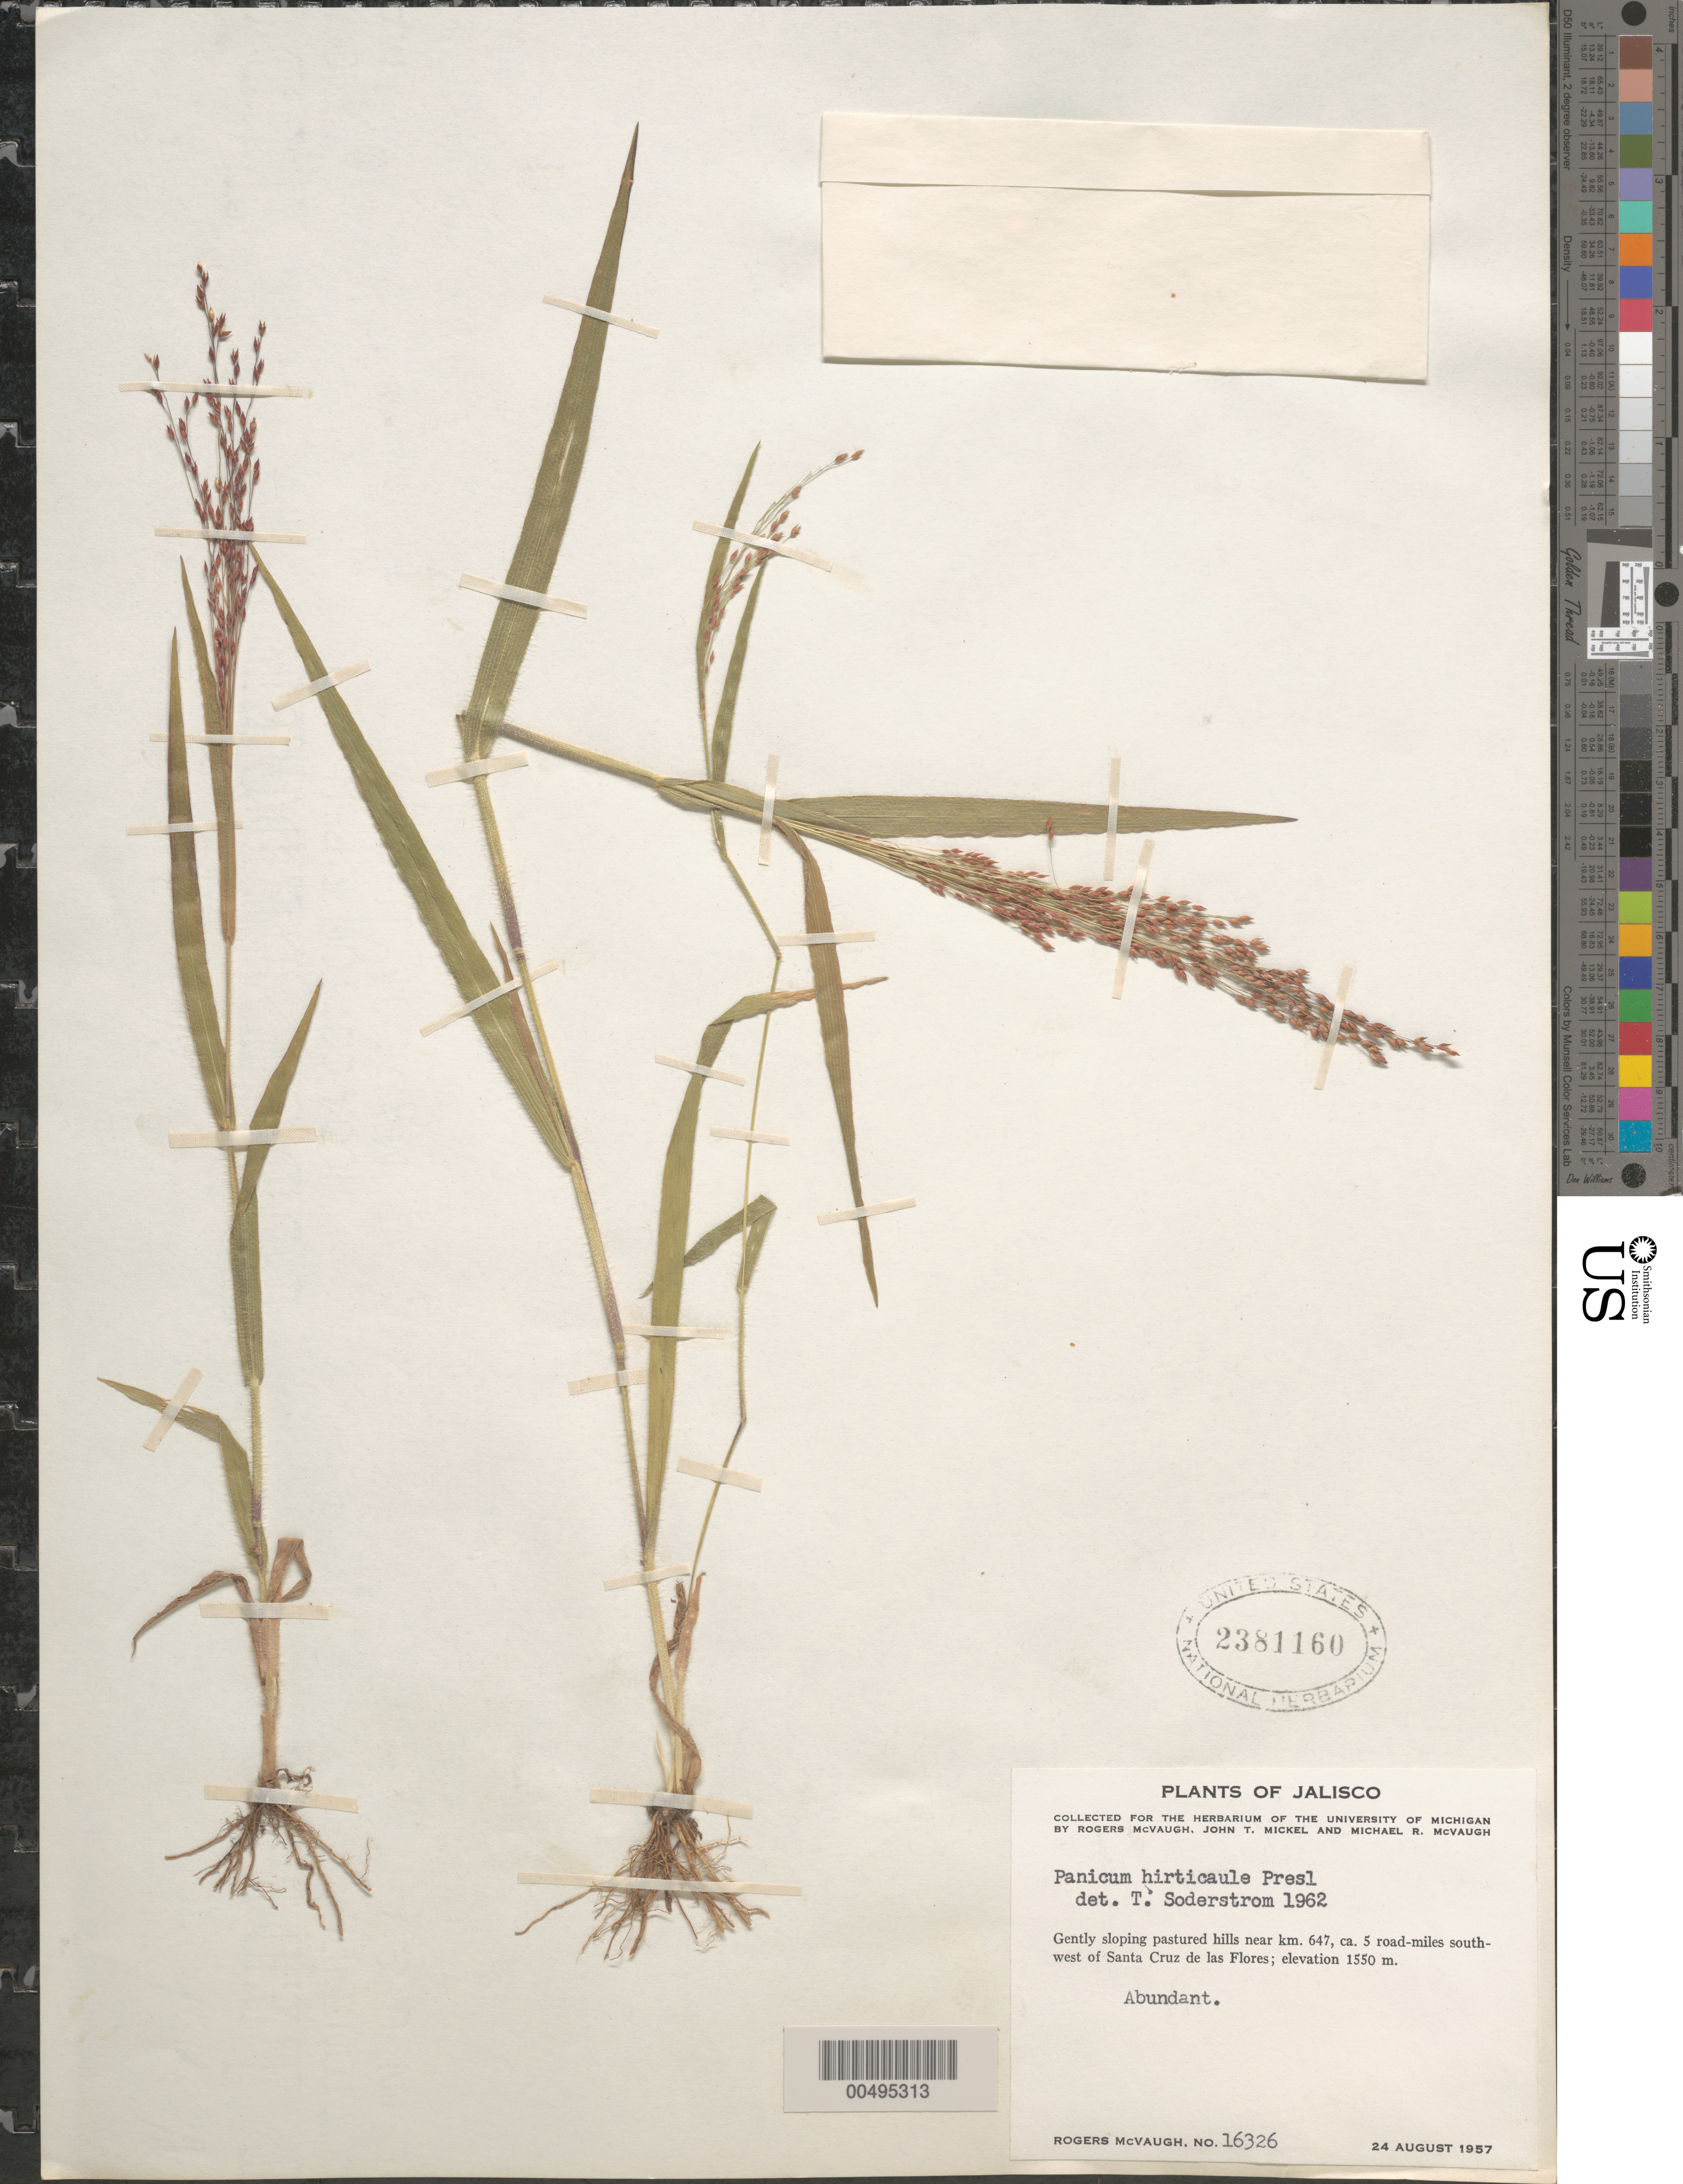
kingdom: Plantae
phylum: Tracheophyta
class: Liliopsida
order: Poales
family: Poaceae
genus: Panicum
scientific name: Panicum hirticaule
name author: J. Presl in C. Presl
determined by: Soderstrom, T. R.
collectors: R. McVaugh, J. T. Mickel & M. R. McVaugh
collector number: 16326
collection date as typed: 24 Aug 1957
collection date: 1957-08-24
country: Mexico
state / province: Jalisco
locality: Near km 647, ca. 5 rd-mi SW of Santa Cruz de las Flores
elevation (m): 1550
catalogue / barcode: US 2381160